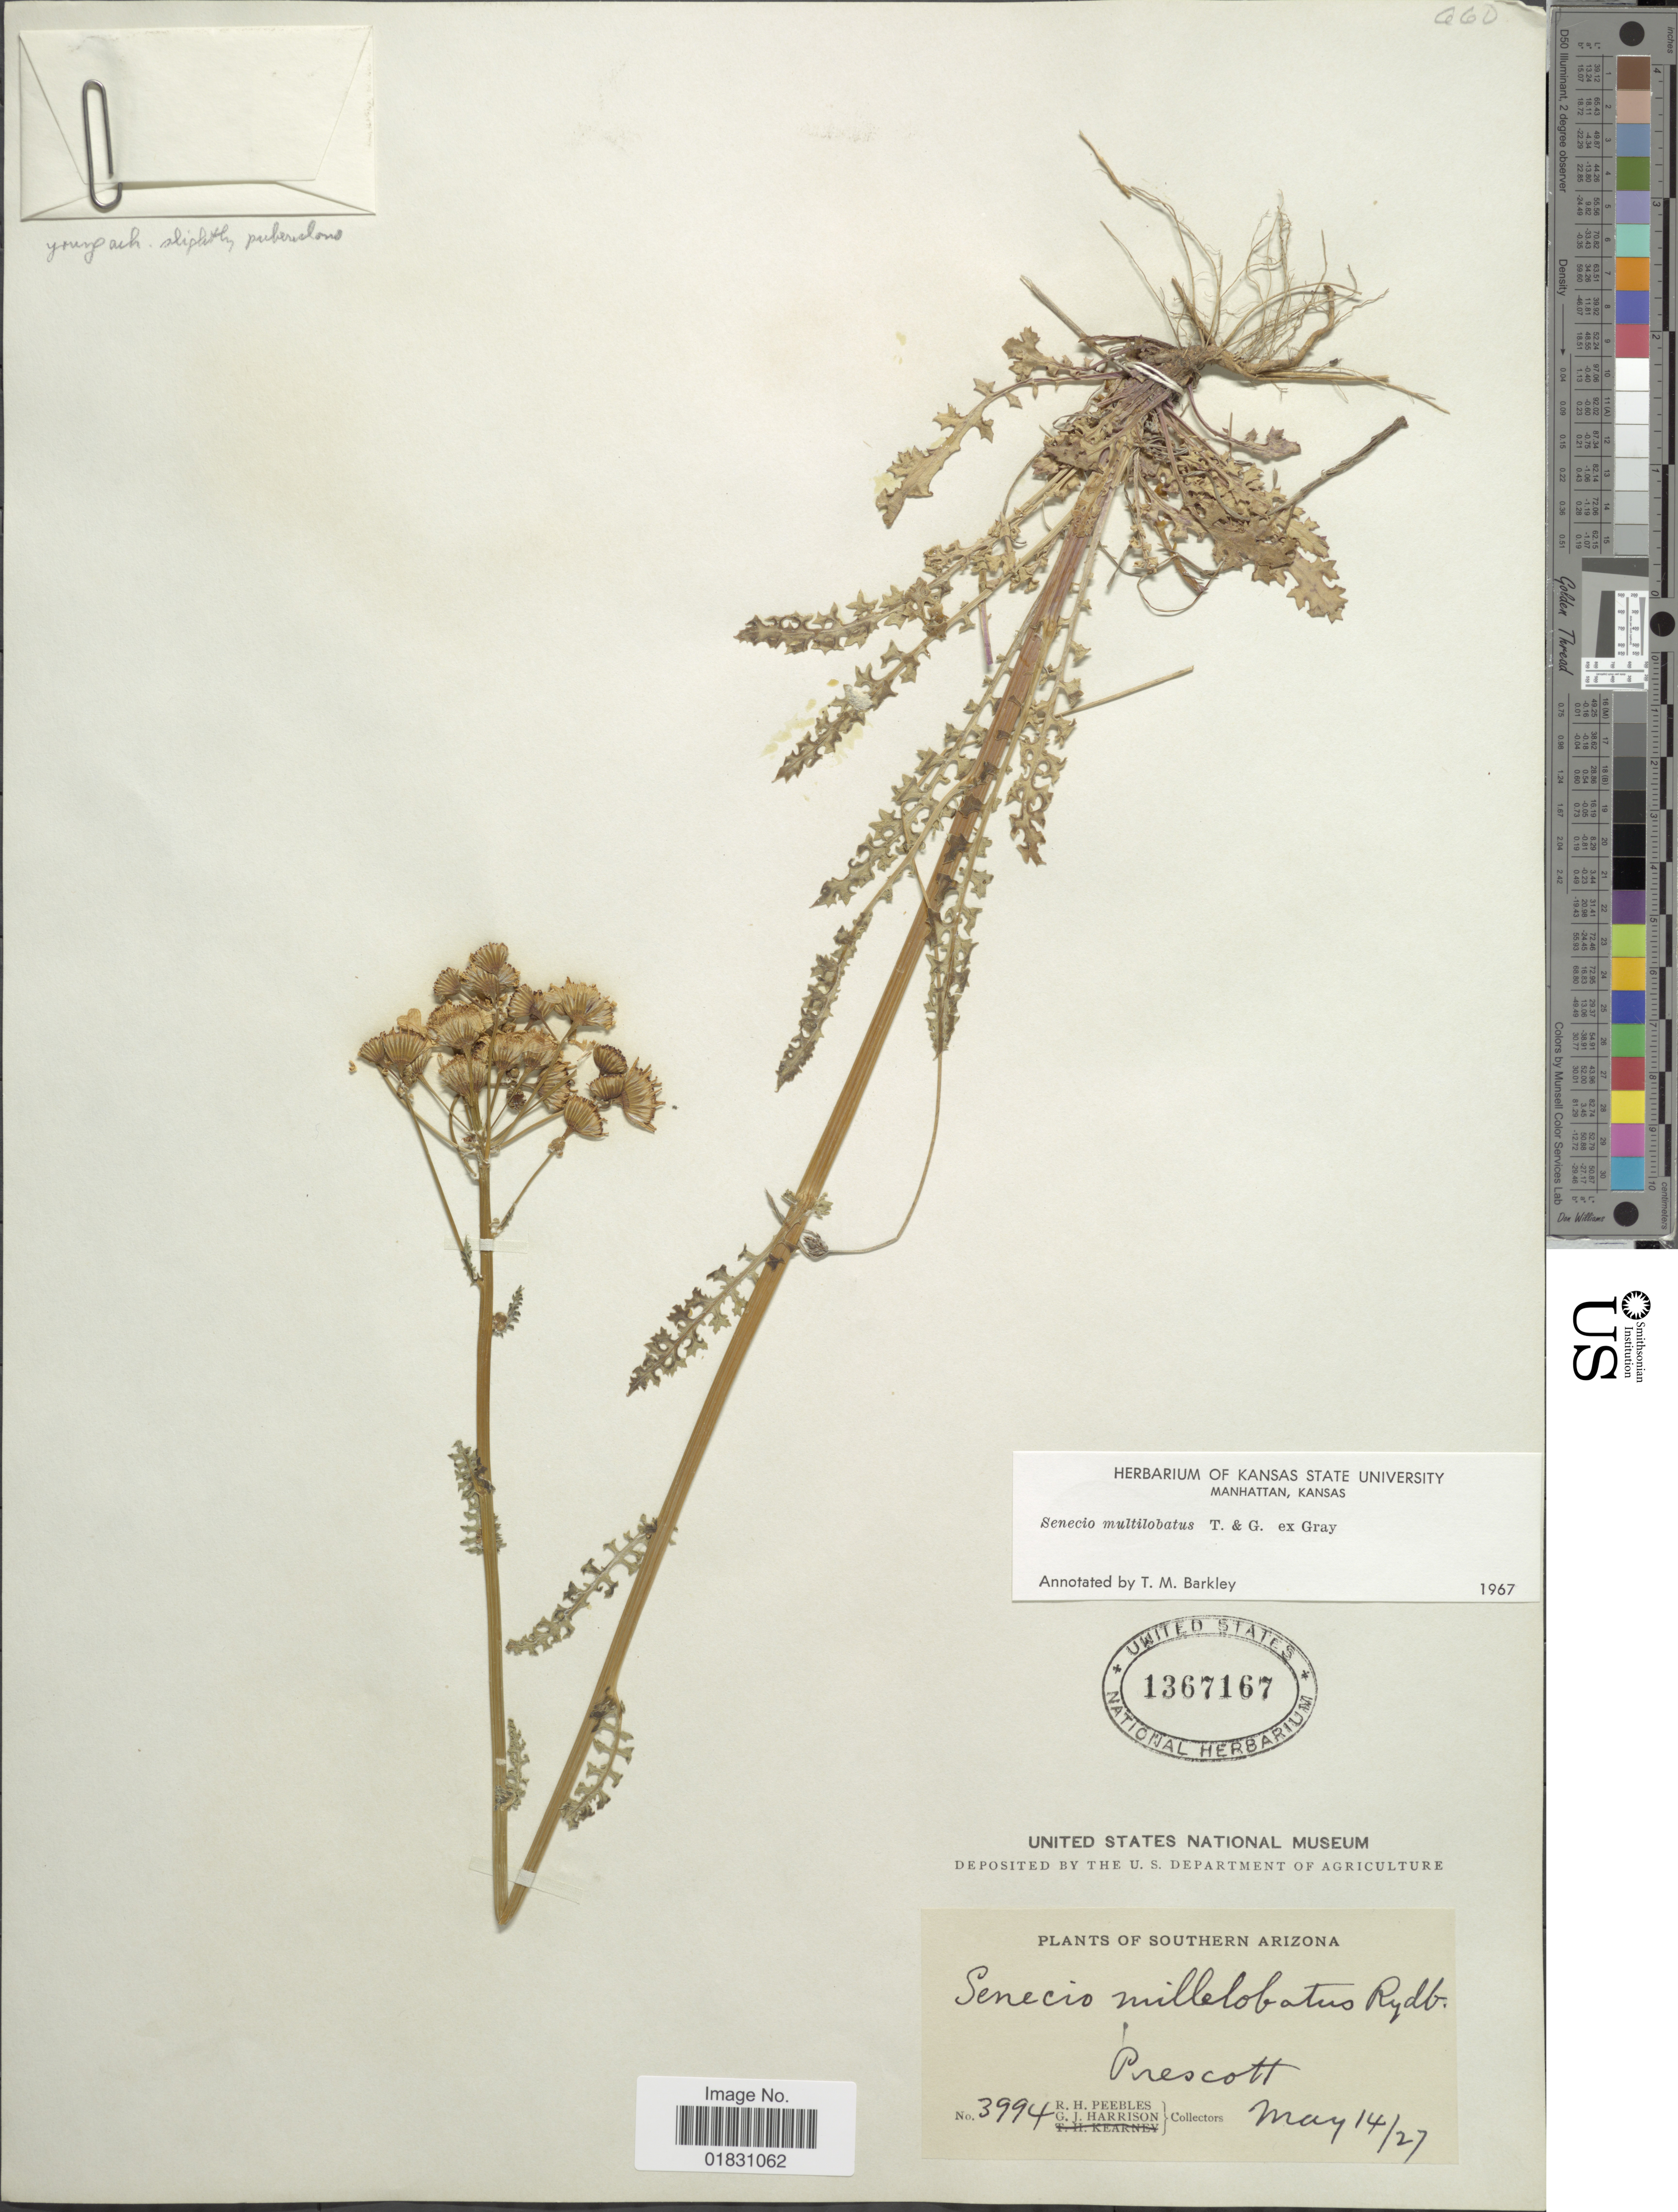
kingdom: Plantae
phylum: Tracheophyta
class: Magnoliopsida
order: Asterales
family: Asteraceae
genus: Packera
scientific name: Packera multilobata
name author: (Torr. & A. Gray) W.A. Weber & Á. Löve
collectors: R. H. Peebles & G. J. Harrison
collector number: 3994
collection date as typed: Transcribed d/m/y: 14/5/27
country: United States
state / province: Arizona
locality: Southern Arizona, Prescott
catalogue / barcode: US 1367167